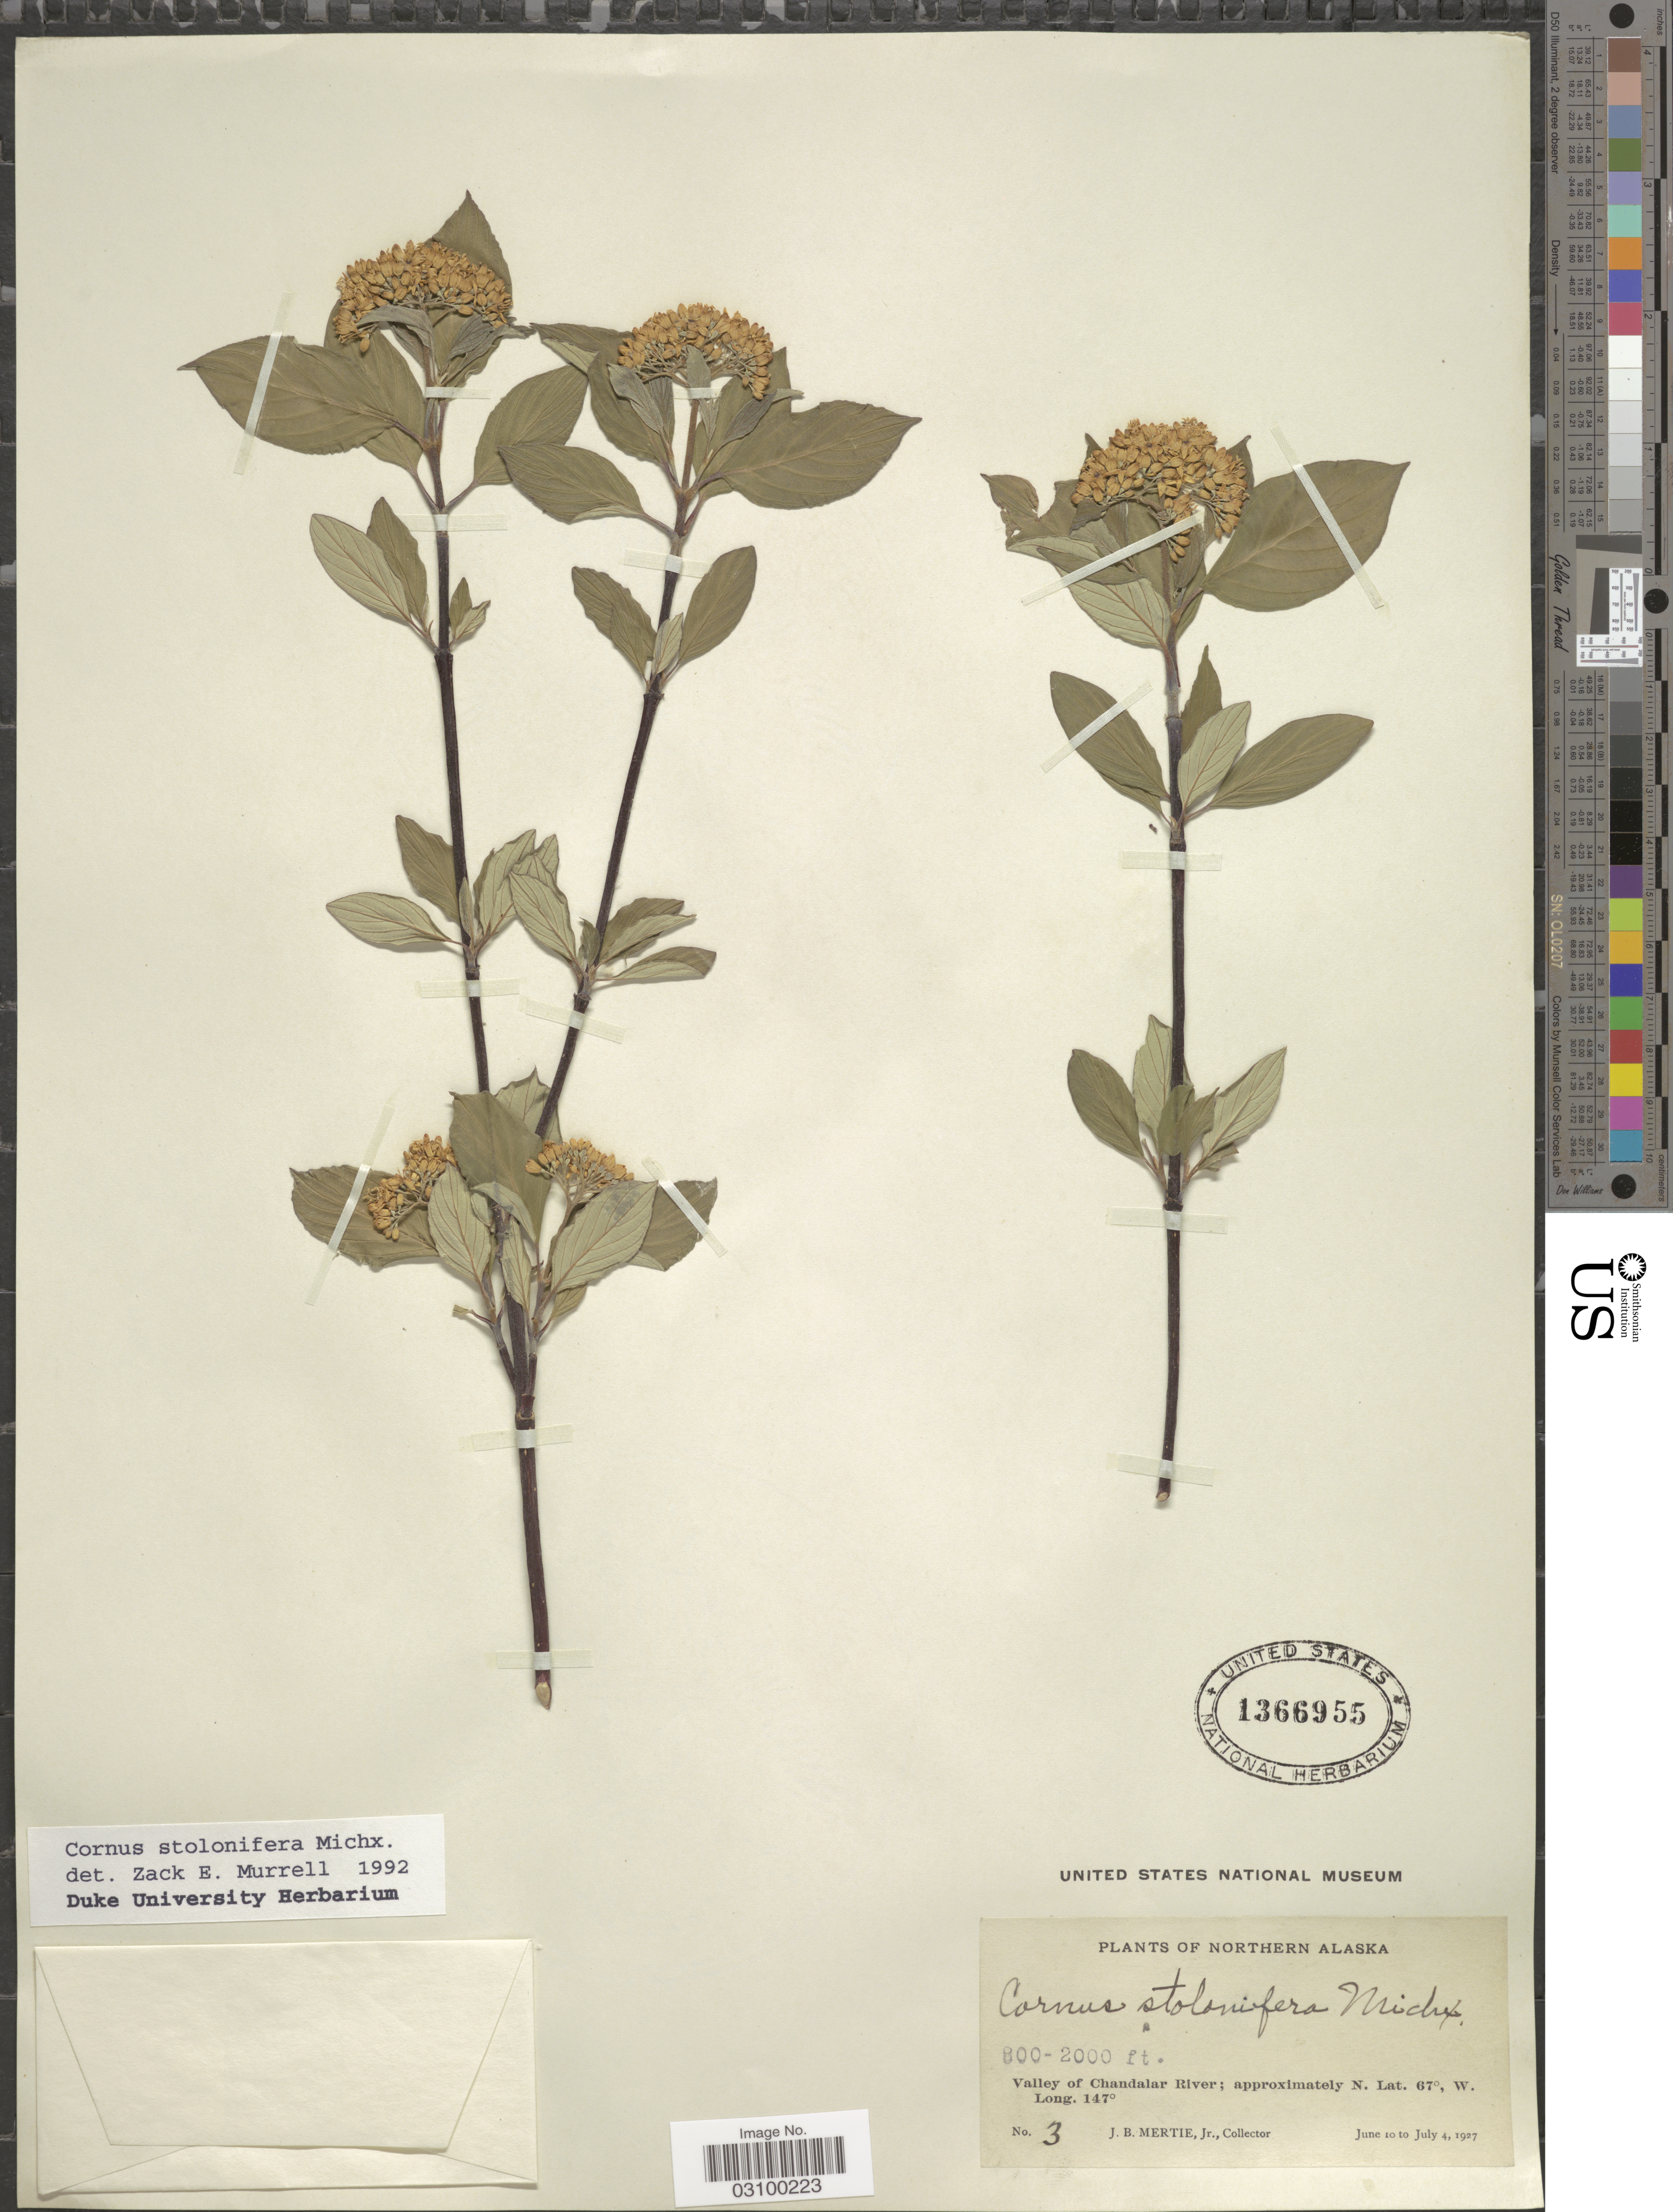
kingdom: Plantae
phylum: Tracheophyta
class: Magnoliopsida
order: Cornales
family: Cornaceae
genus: Cornus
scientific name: Cornus sericea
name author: L.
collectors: J. Mertie Jr.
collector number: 3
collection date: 1927-06-10/1927-07-04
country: United States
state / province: Alaska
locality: Northern Alaska. Valley of Chandalar River.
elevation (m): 244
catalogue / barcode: US 1366955